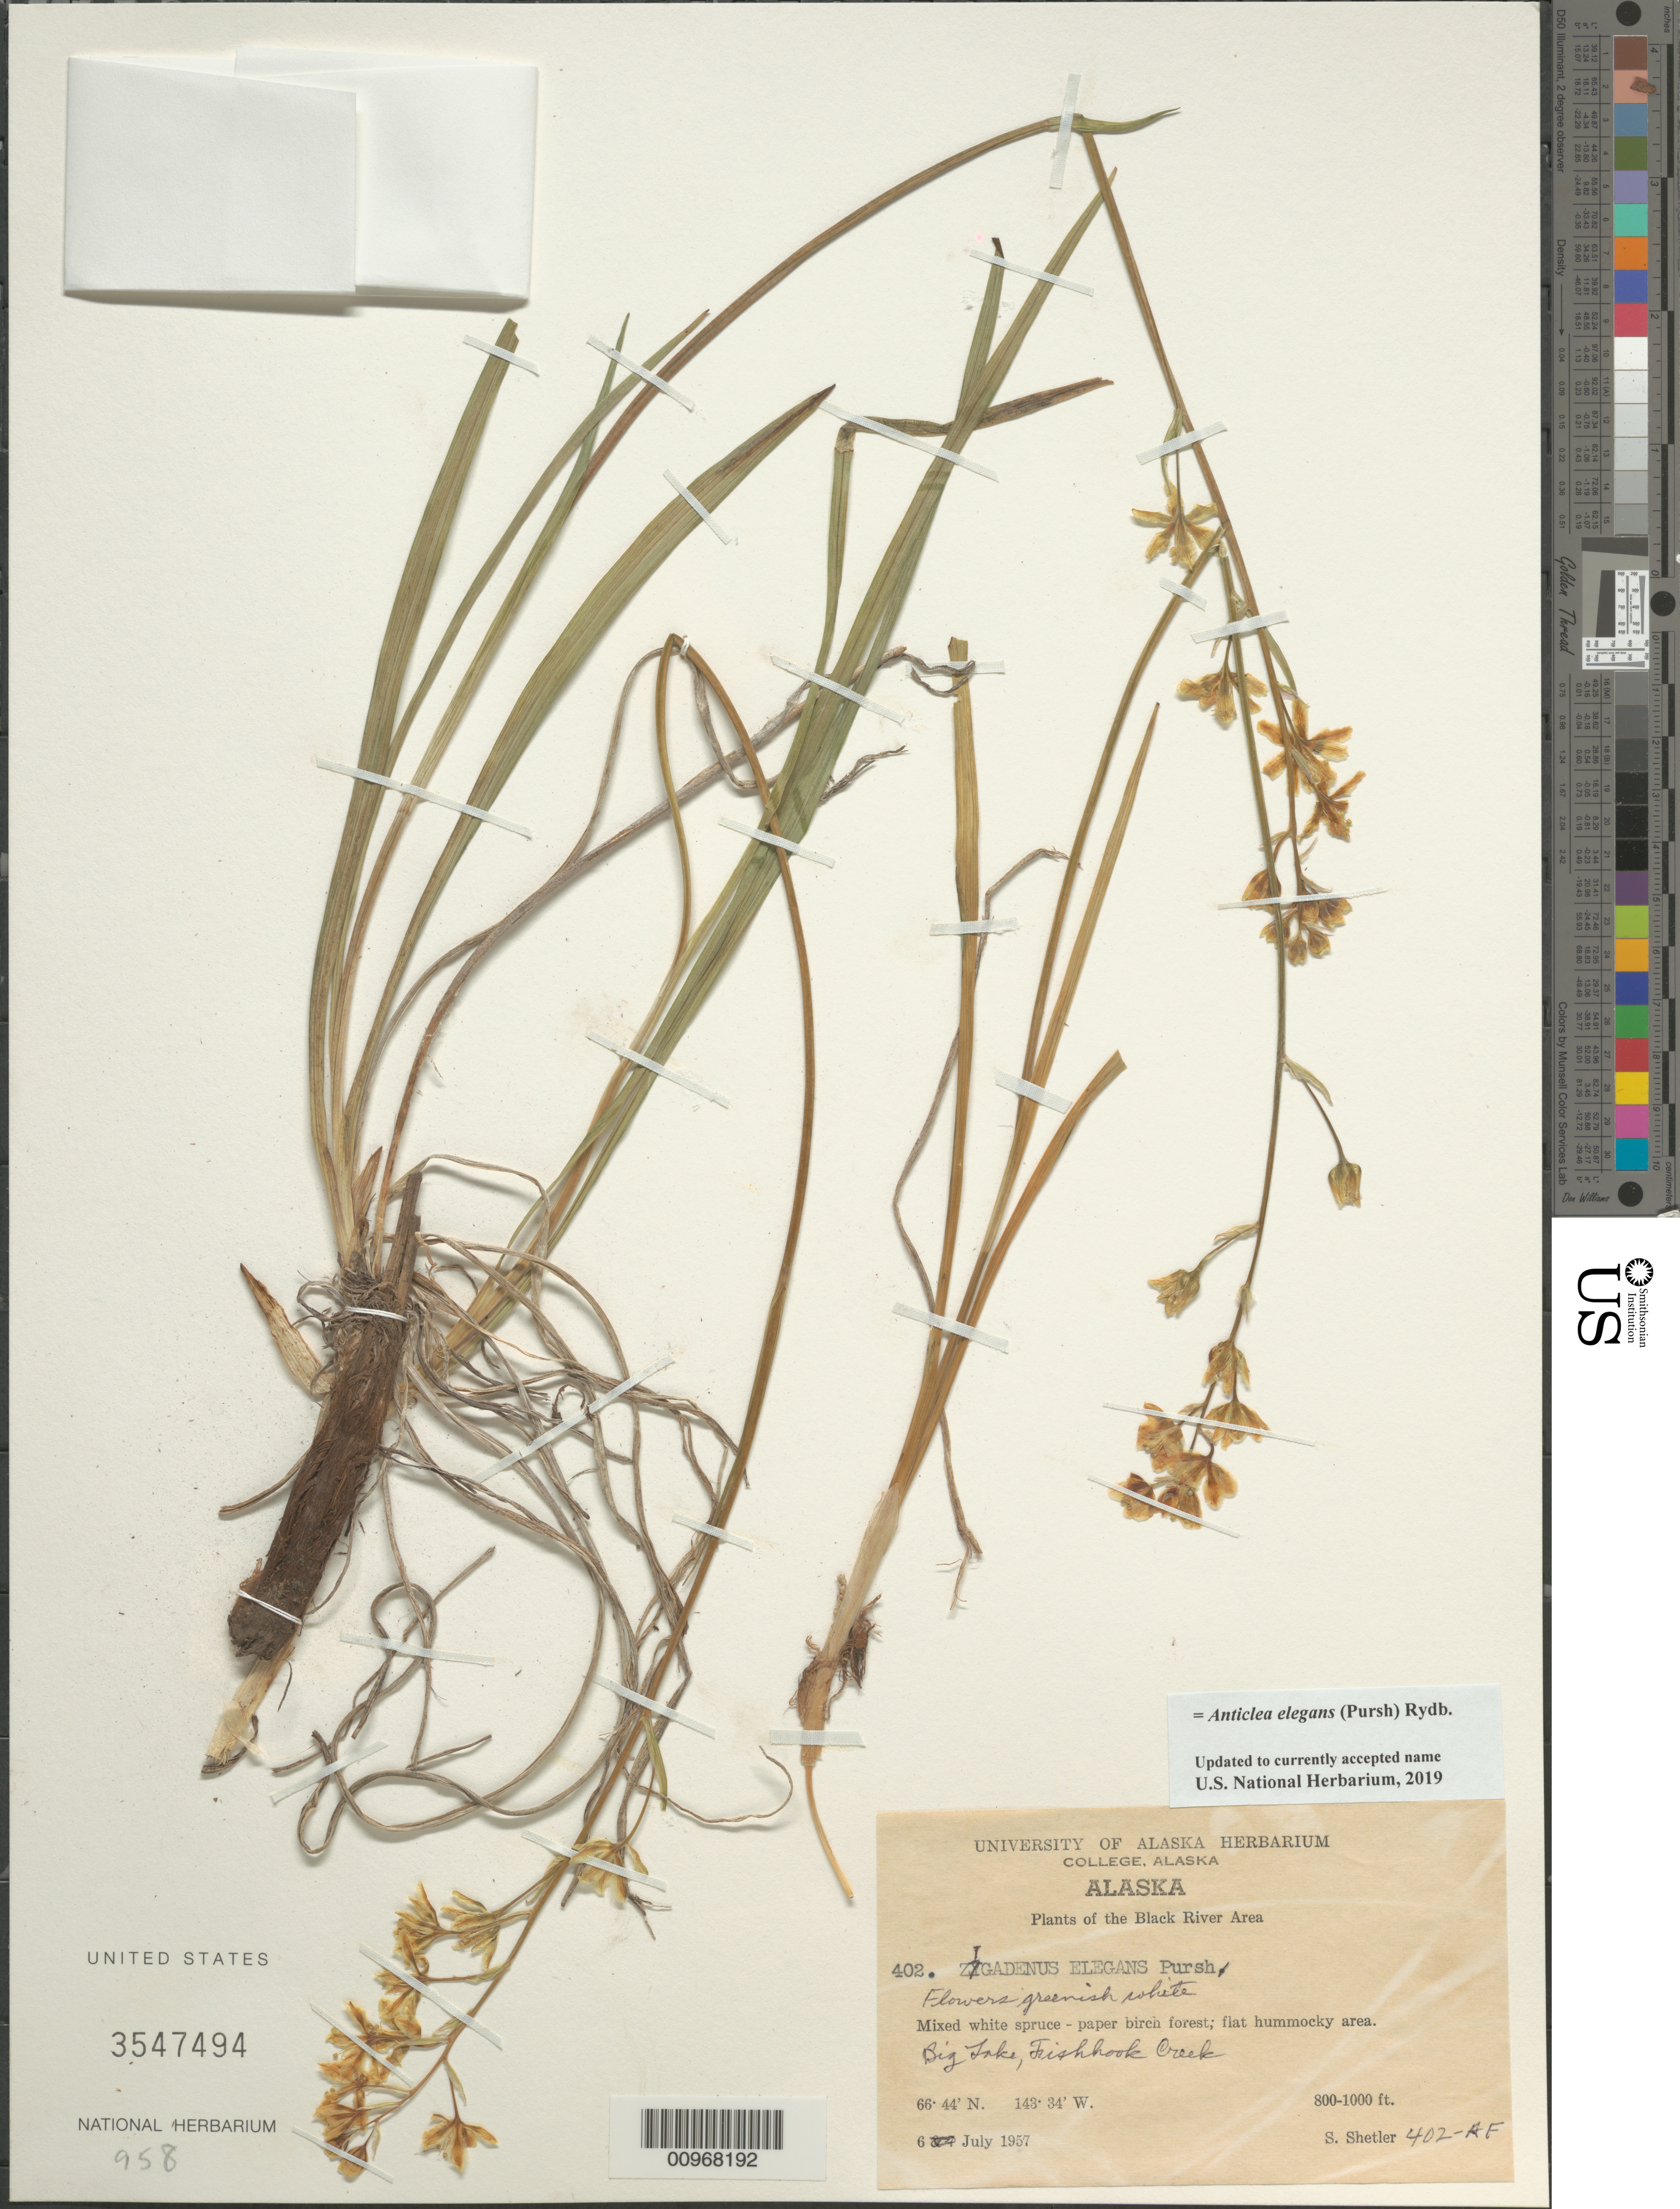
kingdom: Plantae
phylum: Tracheophyta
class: Liliopsida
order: Liliales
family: Melanthiaceae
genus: Anticlea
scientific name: Anticlea elegans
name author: (Pursh) Rydb.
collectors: S. Shetler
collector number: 402-AF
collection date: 1957-07-06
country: United States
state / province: Alaska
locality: Black River Area. Big Lake, Fishhook Creek.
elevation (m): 244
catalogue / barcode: US 3547494